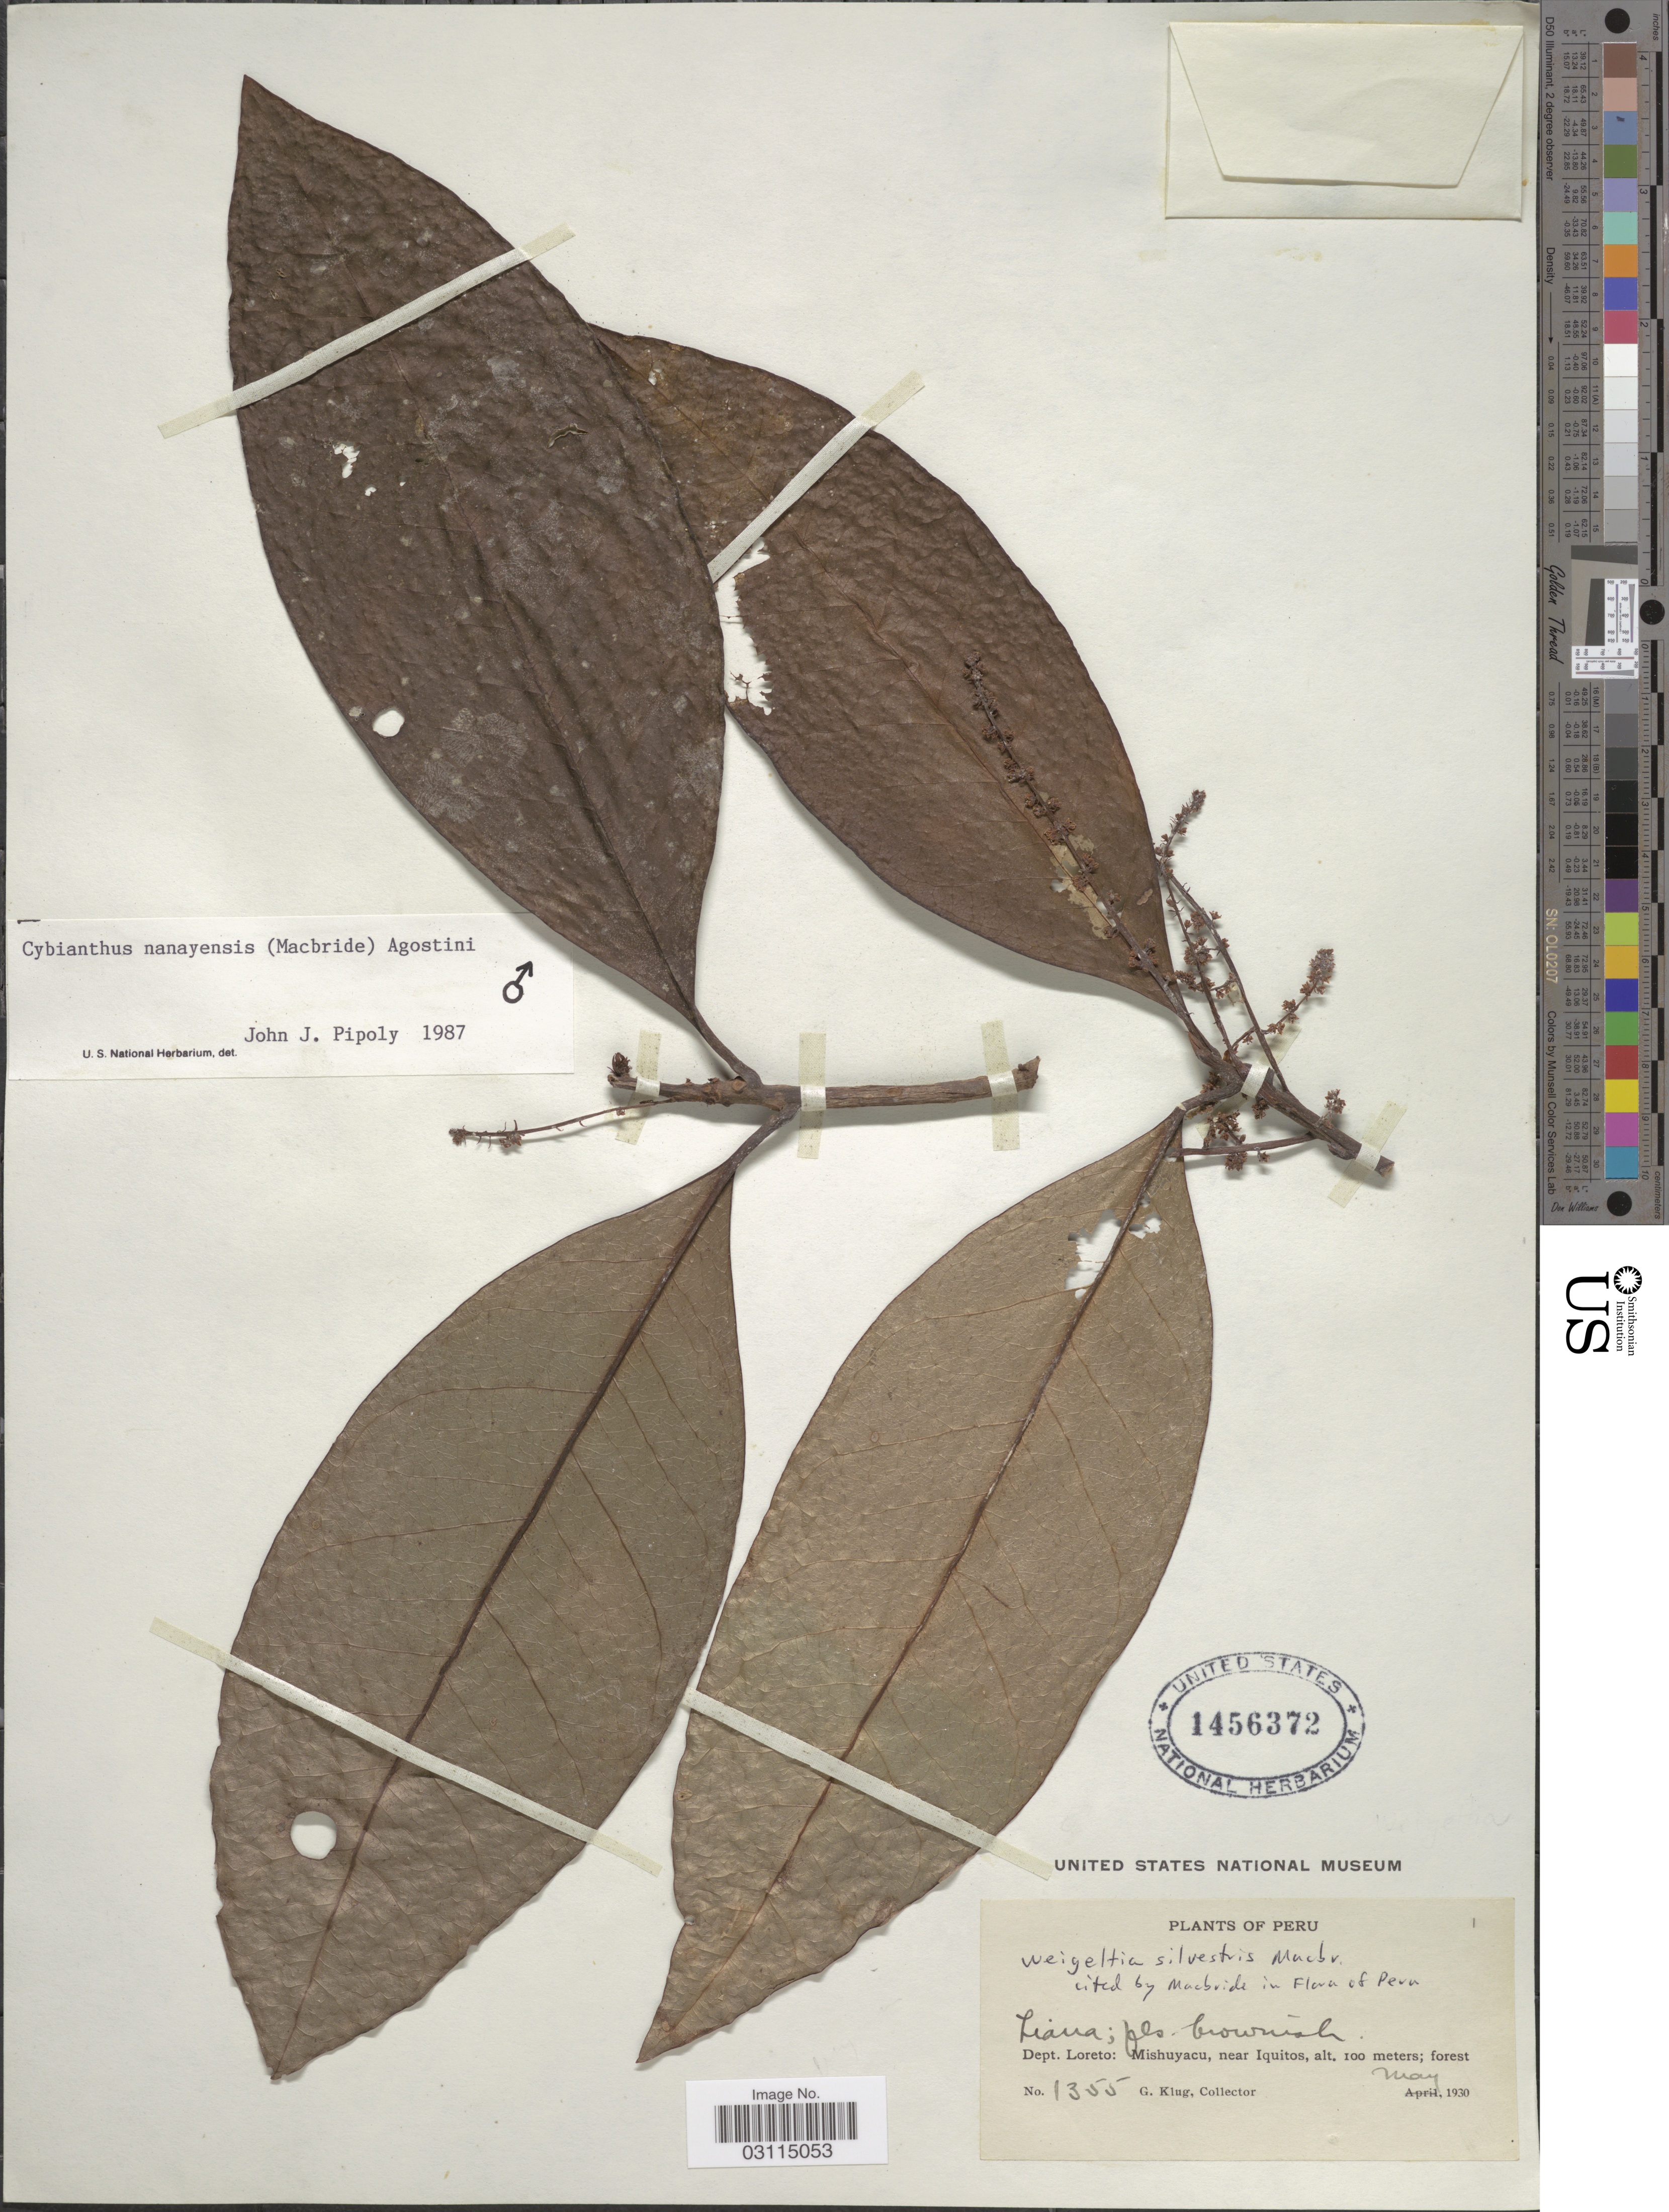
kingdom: Plantae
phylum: Tracheophyta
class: Magnoliopsida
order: Ericales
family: Primulaceae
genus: Cybianthus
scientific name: Cybianthus nanayensis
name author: (J.F. Macbr.) G. Agostini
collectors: G. Klug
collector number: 1355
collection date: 1930-05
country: Peru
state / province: Loreto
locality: Dept. Loreto: Mishuyacu, near Iquitos.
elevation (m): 100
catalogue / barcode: US 1456372